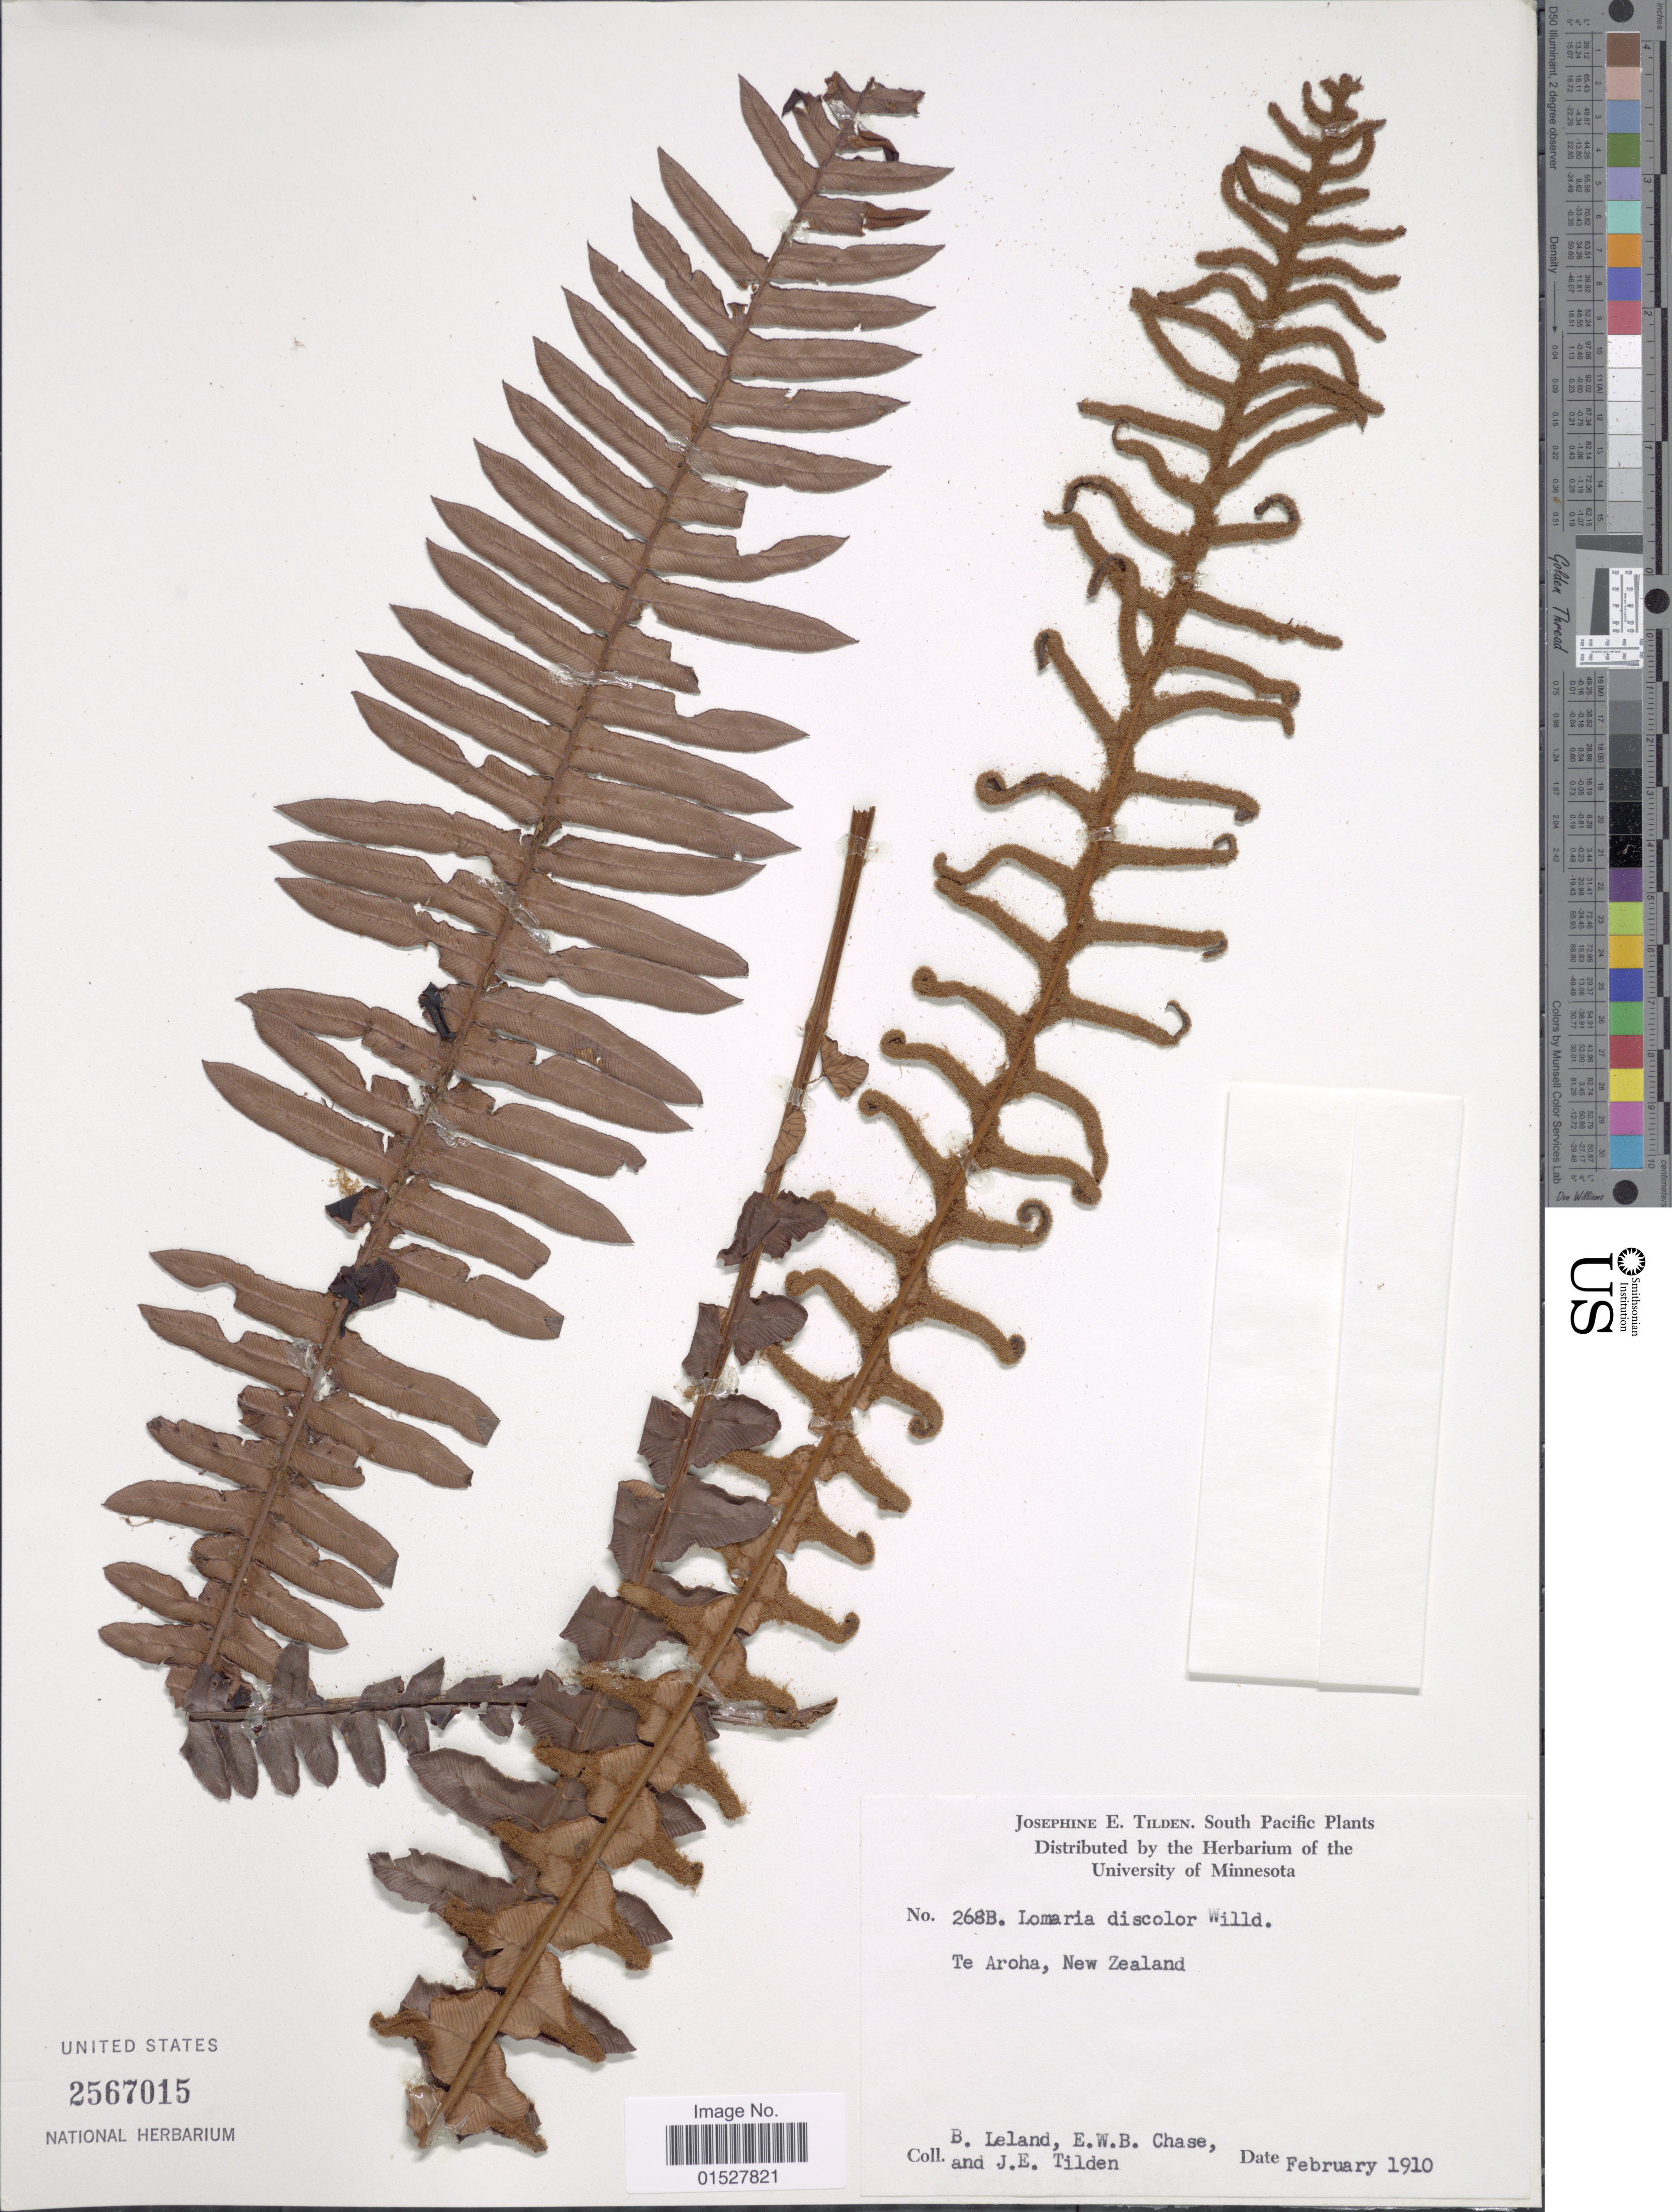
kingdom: Plantae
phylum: Tracheophyta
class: Polypodiopsida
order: Polypodiales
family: Blechnaceae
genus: Blechnum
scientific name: Blechnum discolor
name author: (G. Forst.) Keyserl.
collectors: B. Leland, E. W. Chase & J. E. Tilden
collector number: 268B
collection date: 1910-02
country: New Zealand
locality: South Pacific, Te Aroha.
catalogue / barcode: US 2567015